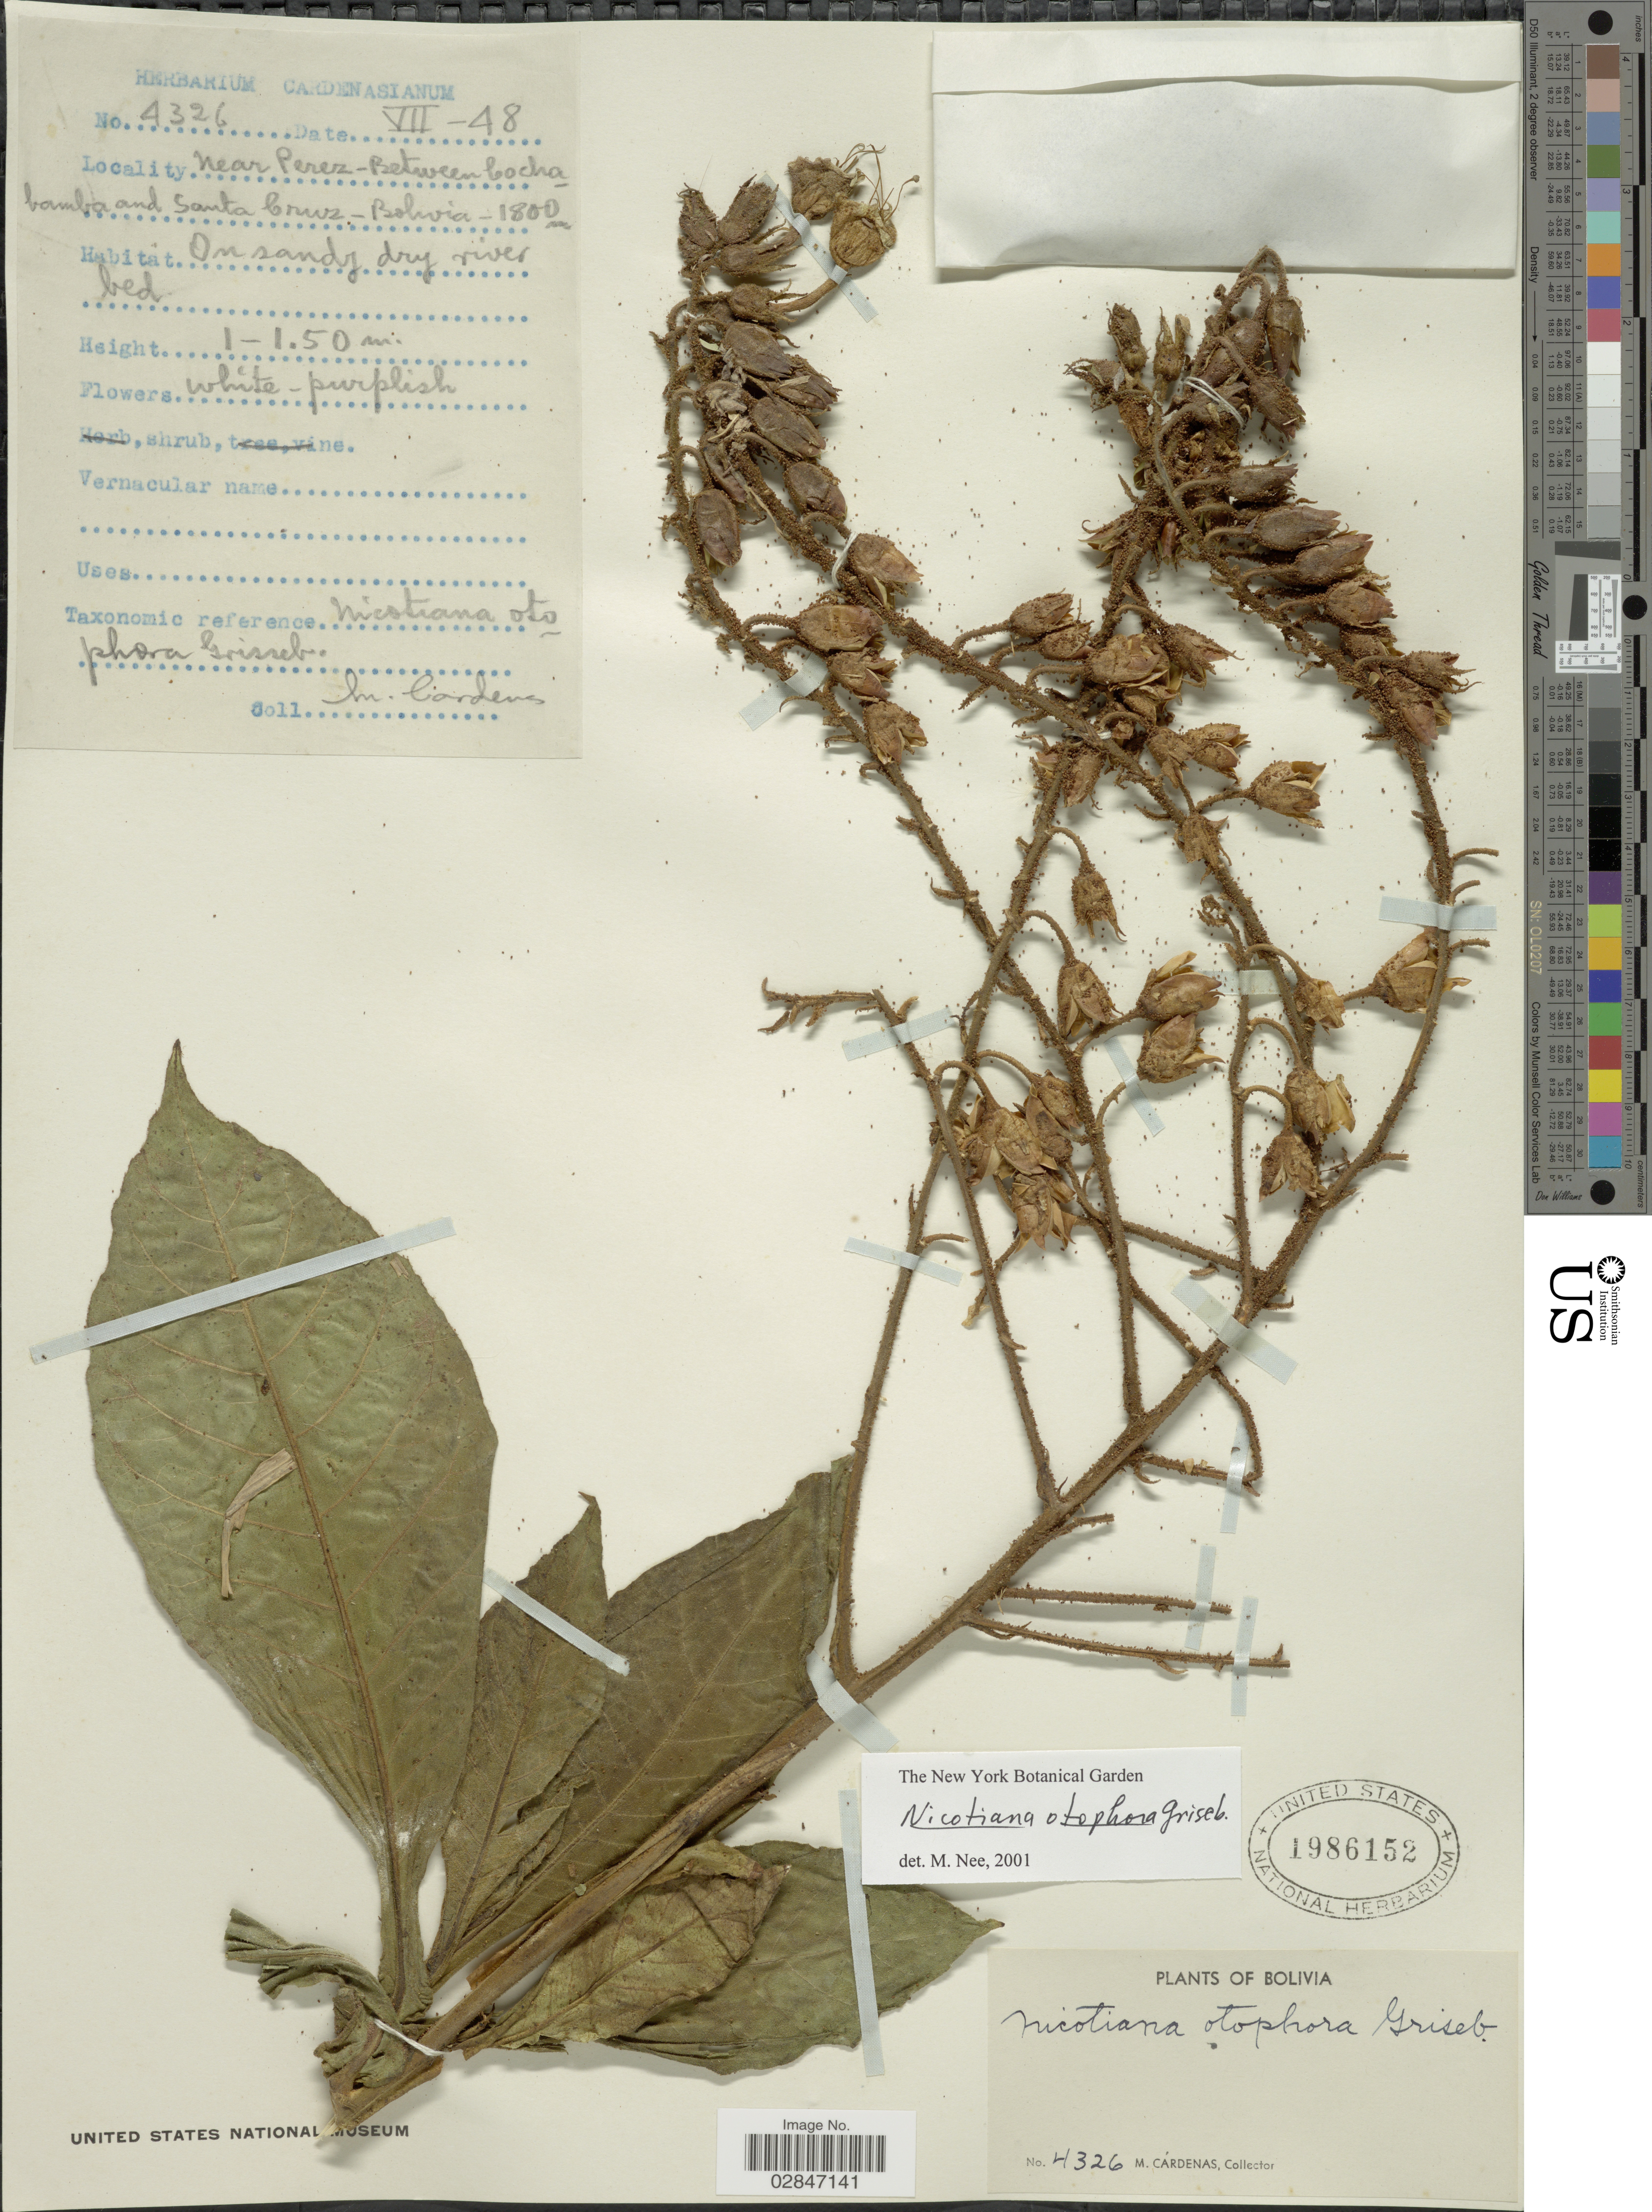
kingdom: Plantae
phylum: Tracheophyta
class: Magnoliopsida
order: Solanales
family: Solanaceae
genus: Nicotiana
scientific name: Nicotiana otophora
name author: Griseb.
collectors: M. Cárdenas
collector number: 4326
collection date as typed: Transcribed d/m/y: /7/48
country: Bolivia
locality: Near Perez-Between Cochabamba and Santa Cruz.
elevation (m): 1800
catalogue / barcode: US 1986152